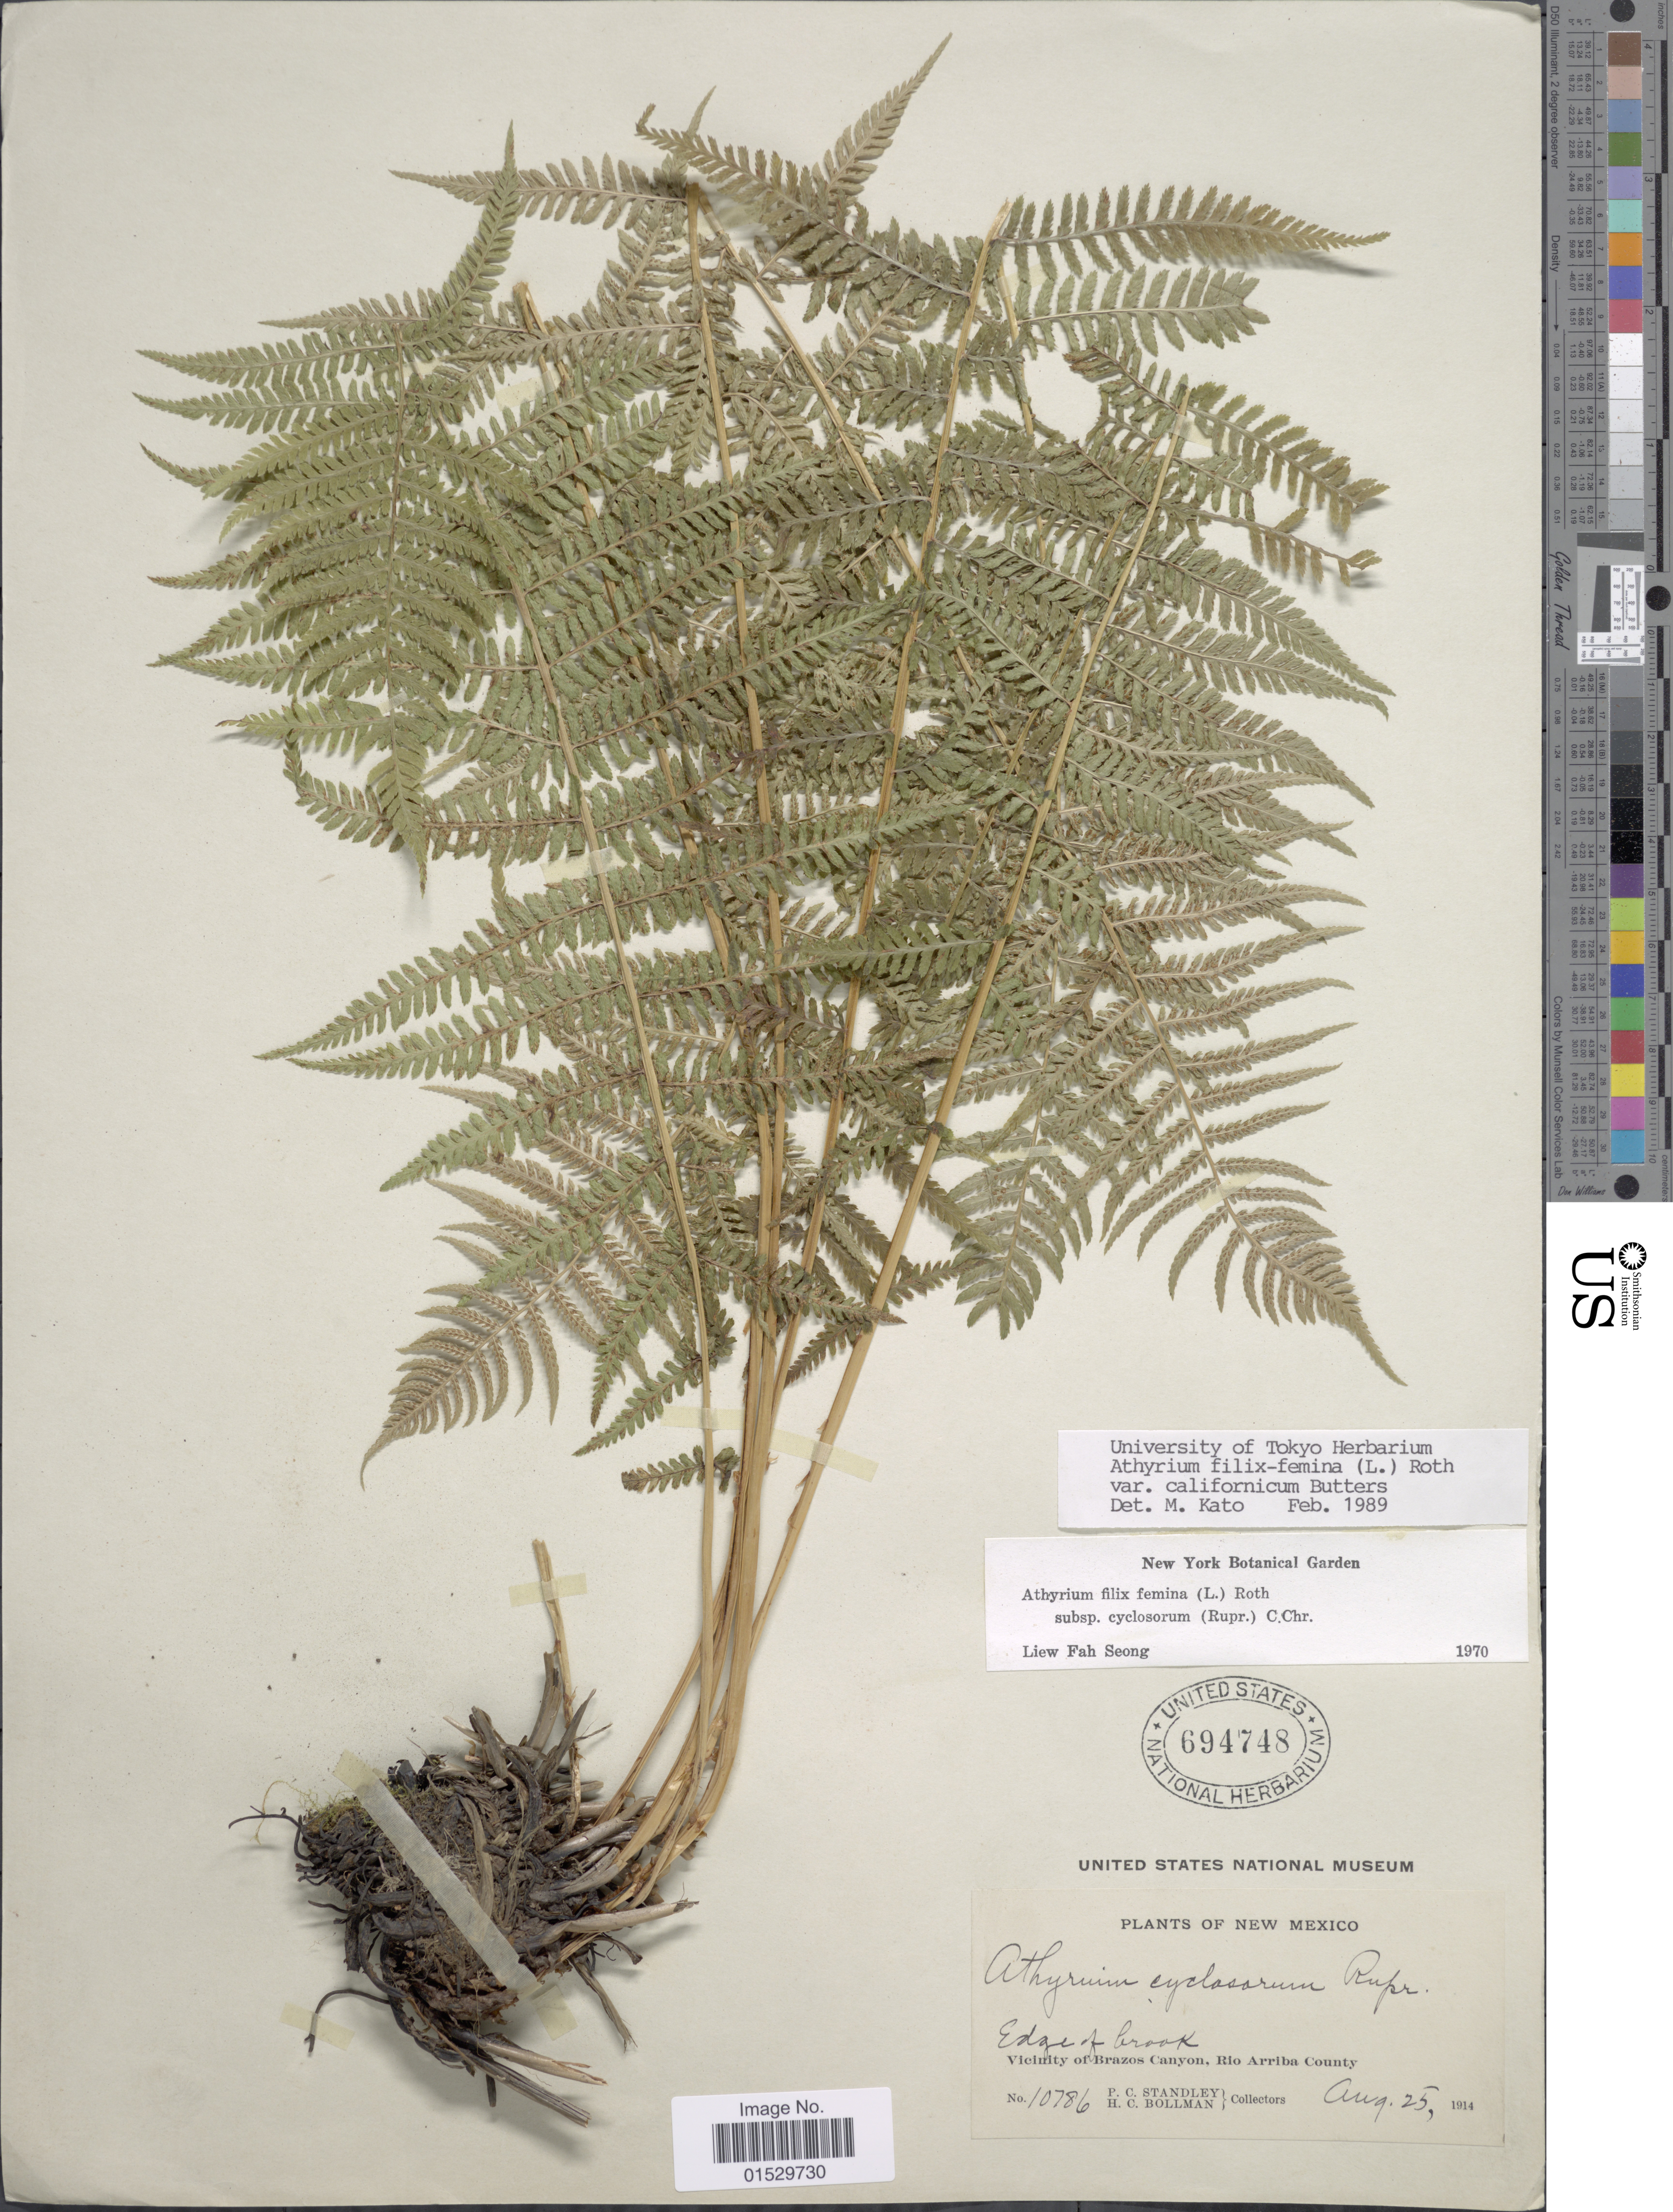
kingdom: Plantae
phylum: Tracheophyta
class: Polypodiopsida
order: Polypodiales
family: Athyriaceae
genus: Athyrium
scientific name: Athyrium filix-femina var. californicum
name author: Butters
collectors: P. C. Standley & H. C. Bollman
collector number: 10786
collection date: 1914-08-25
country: United States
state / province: New Mexico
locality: Edge of brook, Vicinity of Brazos Canyon, Rio Arriba County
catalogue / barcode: US 694748